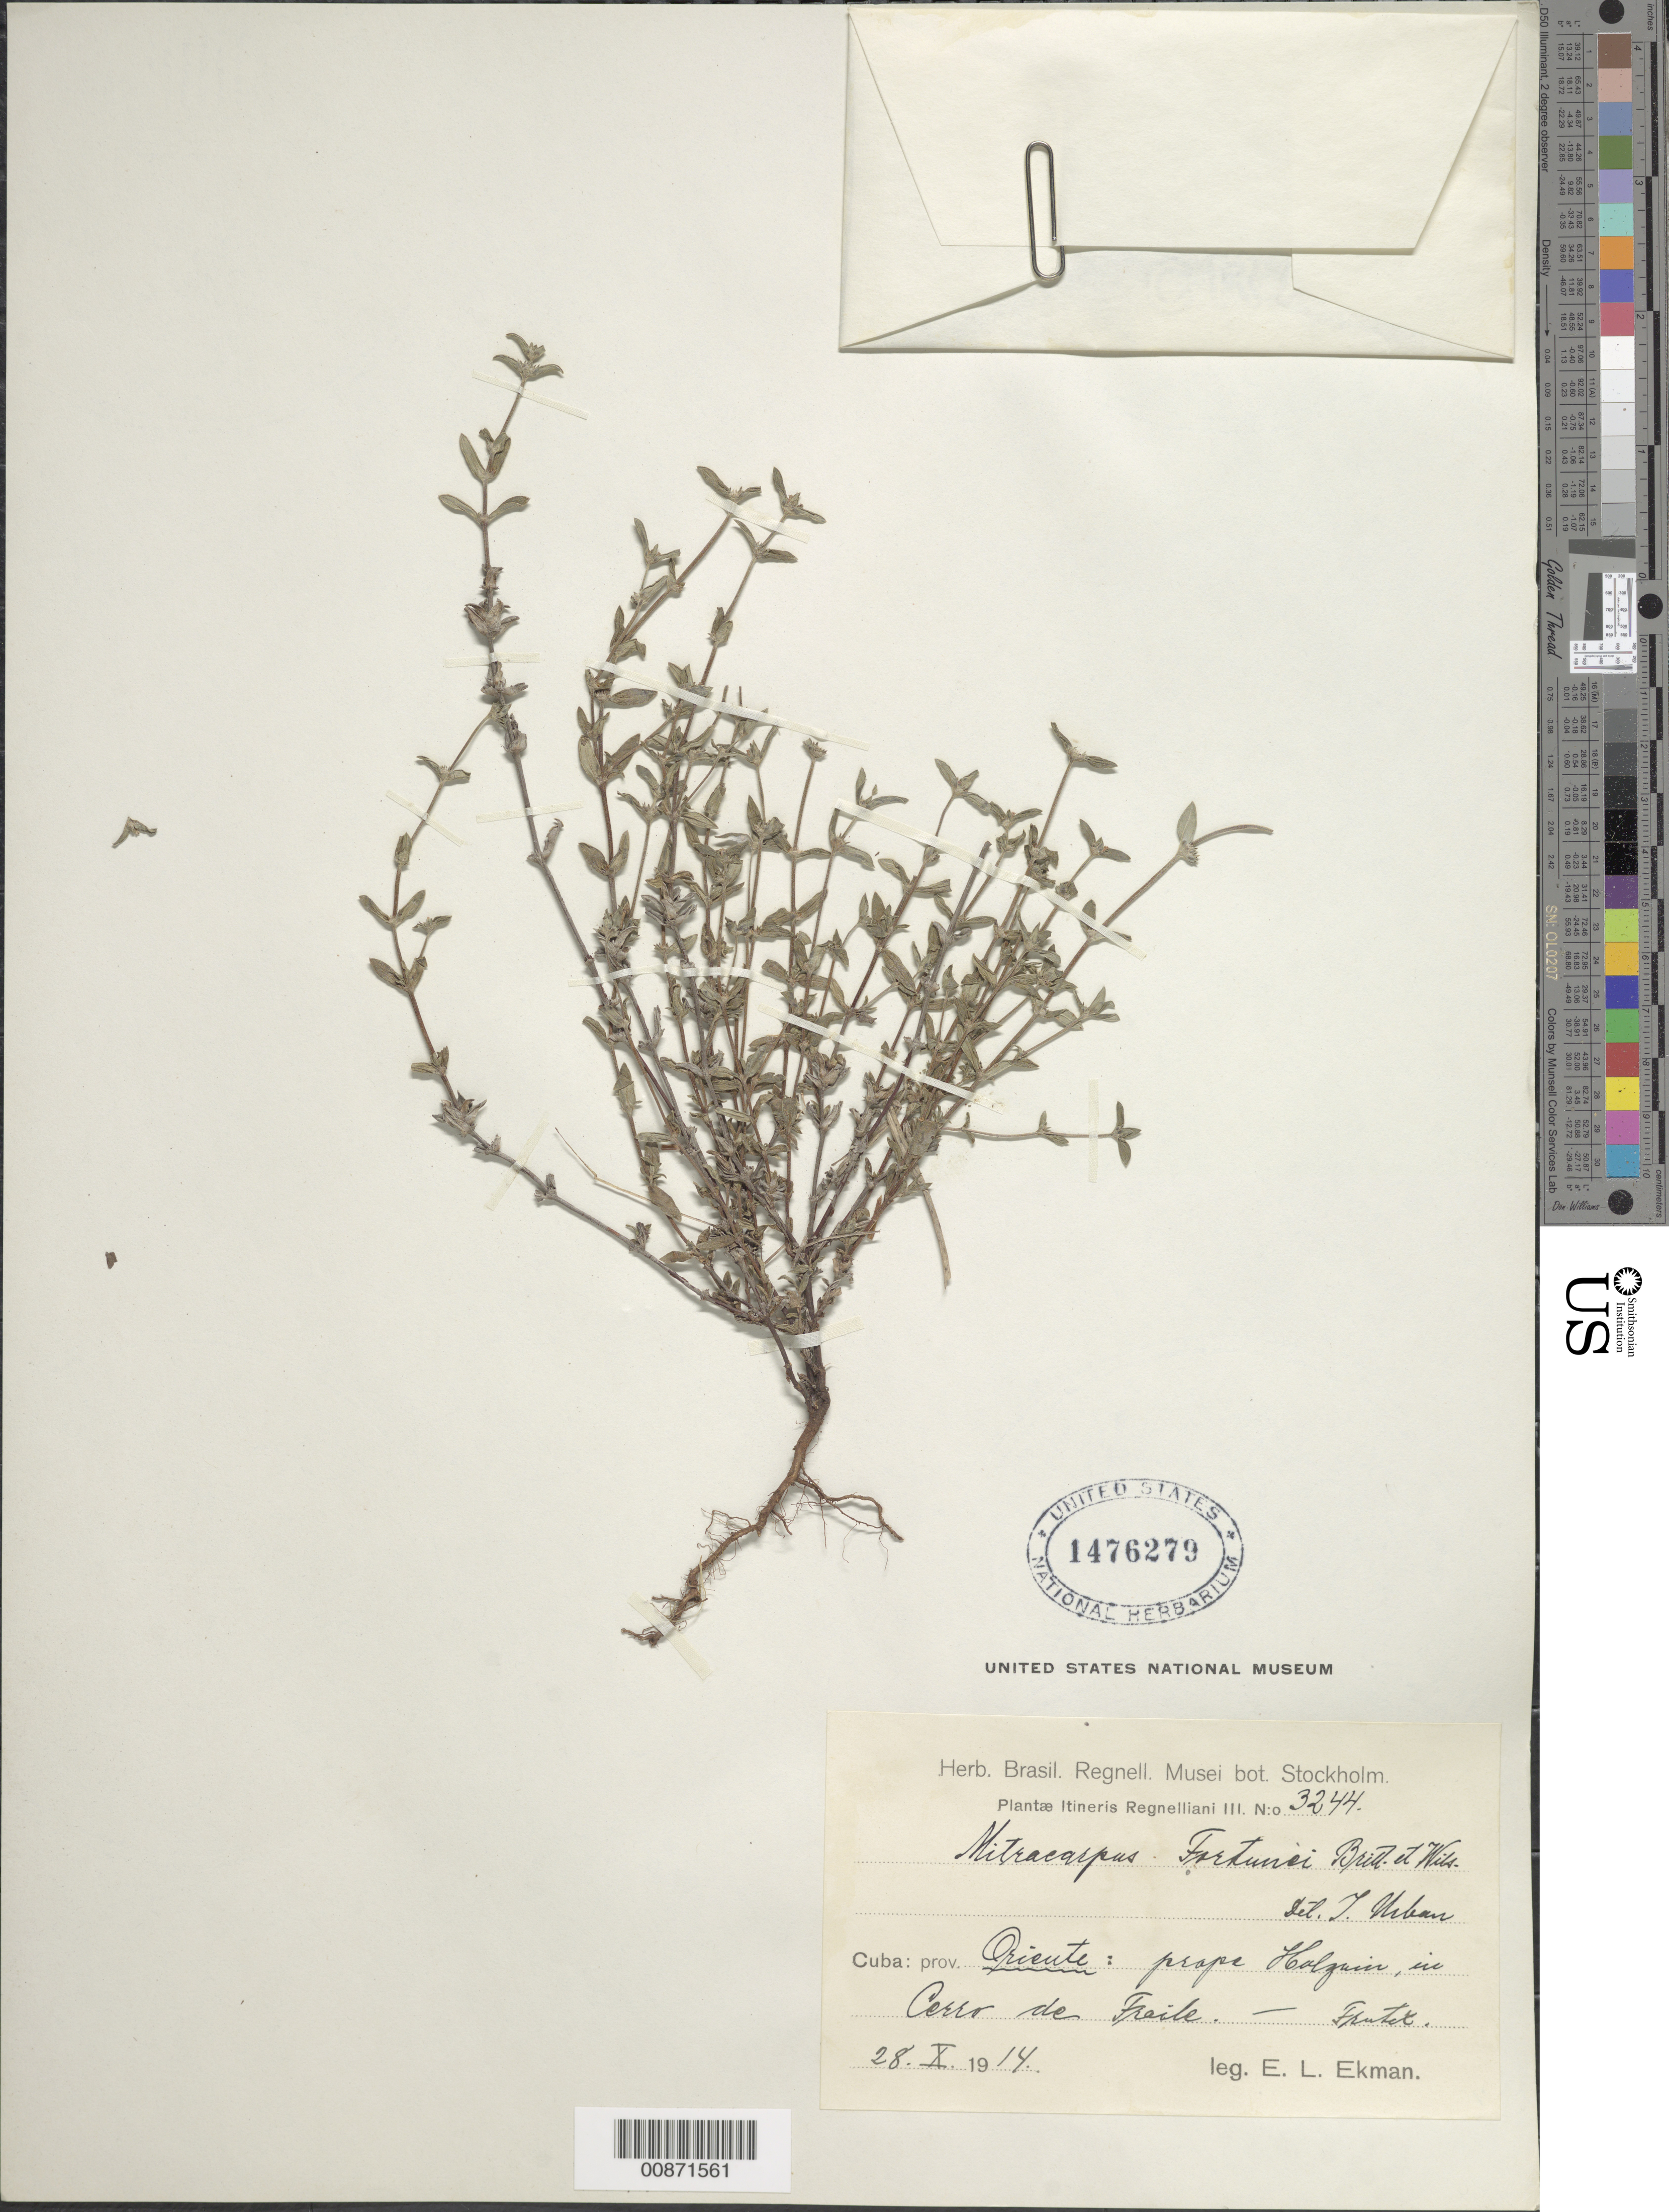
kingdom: Plantae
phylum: Tracheophyta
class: Magnoliopsida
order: Gentianales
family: Rubiaceae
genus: Mitracarpus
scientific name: Mitracarpus fortunii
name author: Britton & P. Wilson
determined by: Urban, Ignatz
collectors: E. L. Ekman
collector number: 3244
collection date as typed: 28 Oct 1914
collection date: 1914-10-28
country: Cuba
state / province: Oriente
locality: Cerro de Fraile, prope Holguin (sp?)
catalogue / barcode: US 1476279